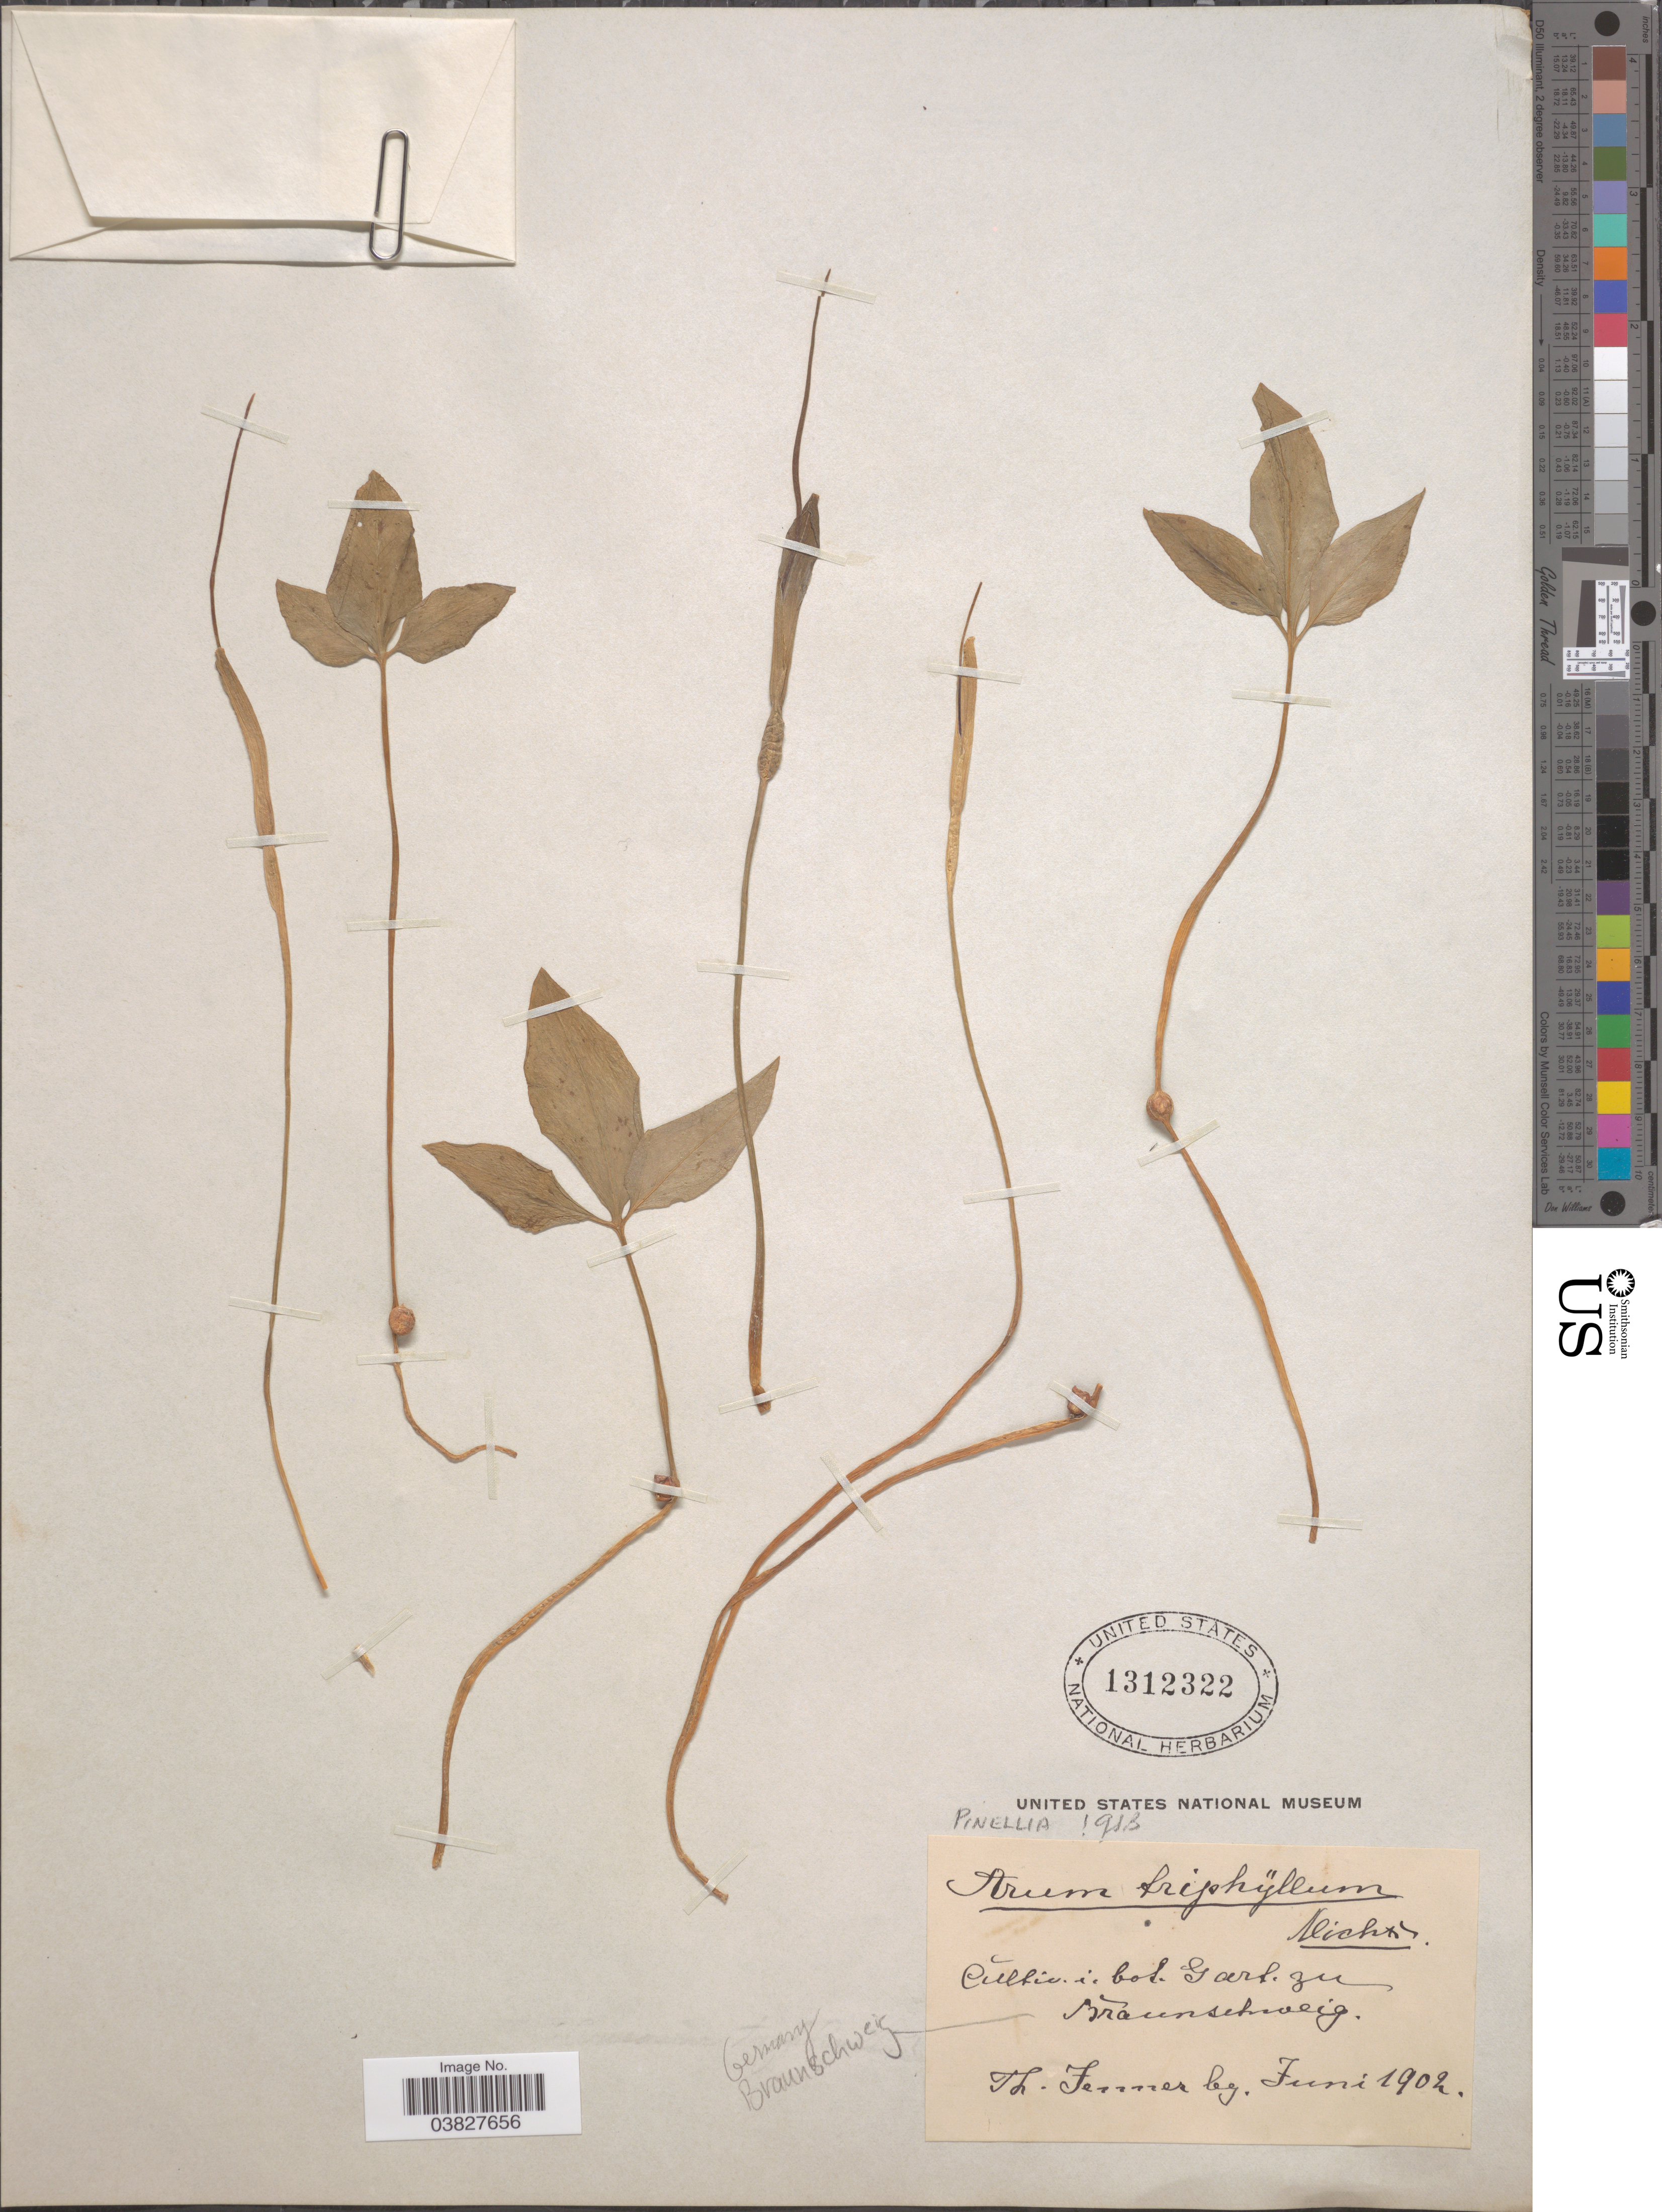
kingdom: Plantae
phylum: Tracheophyta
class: Liliopsida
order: Alismatales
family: Araceae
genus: Pinellia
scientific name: Pinellia ternata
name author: Druce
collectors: T. Fenner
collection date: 1902-06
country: Germany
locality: I. bot. Gart. zu. Braunschweig.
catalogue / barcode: US 1312322